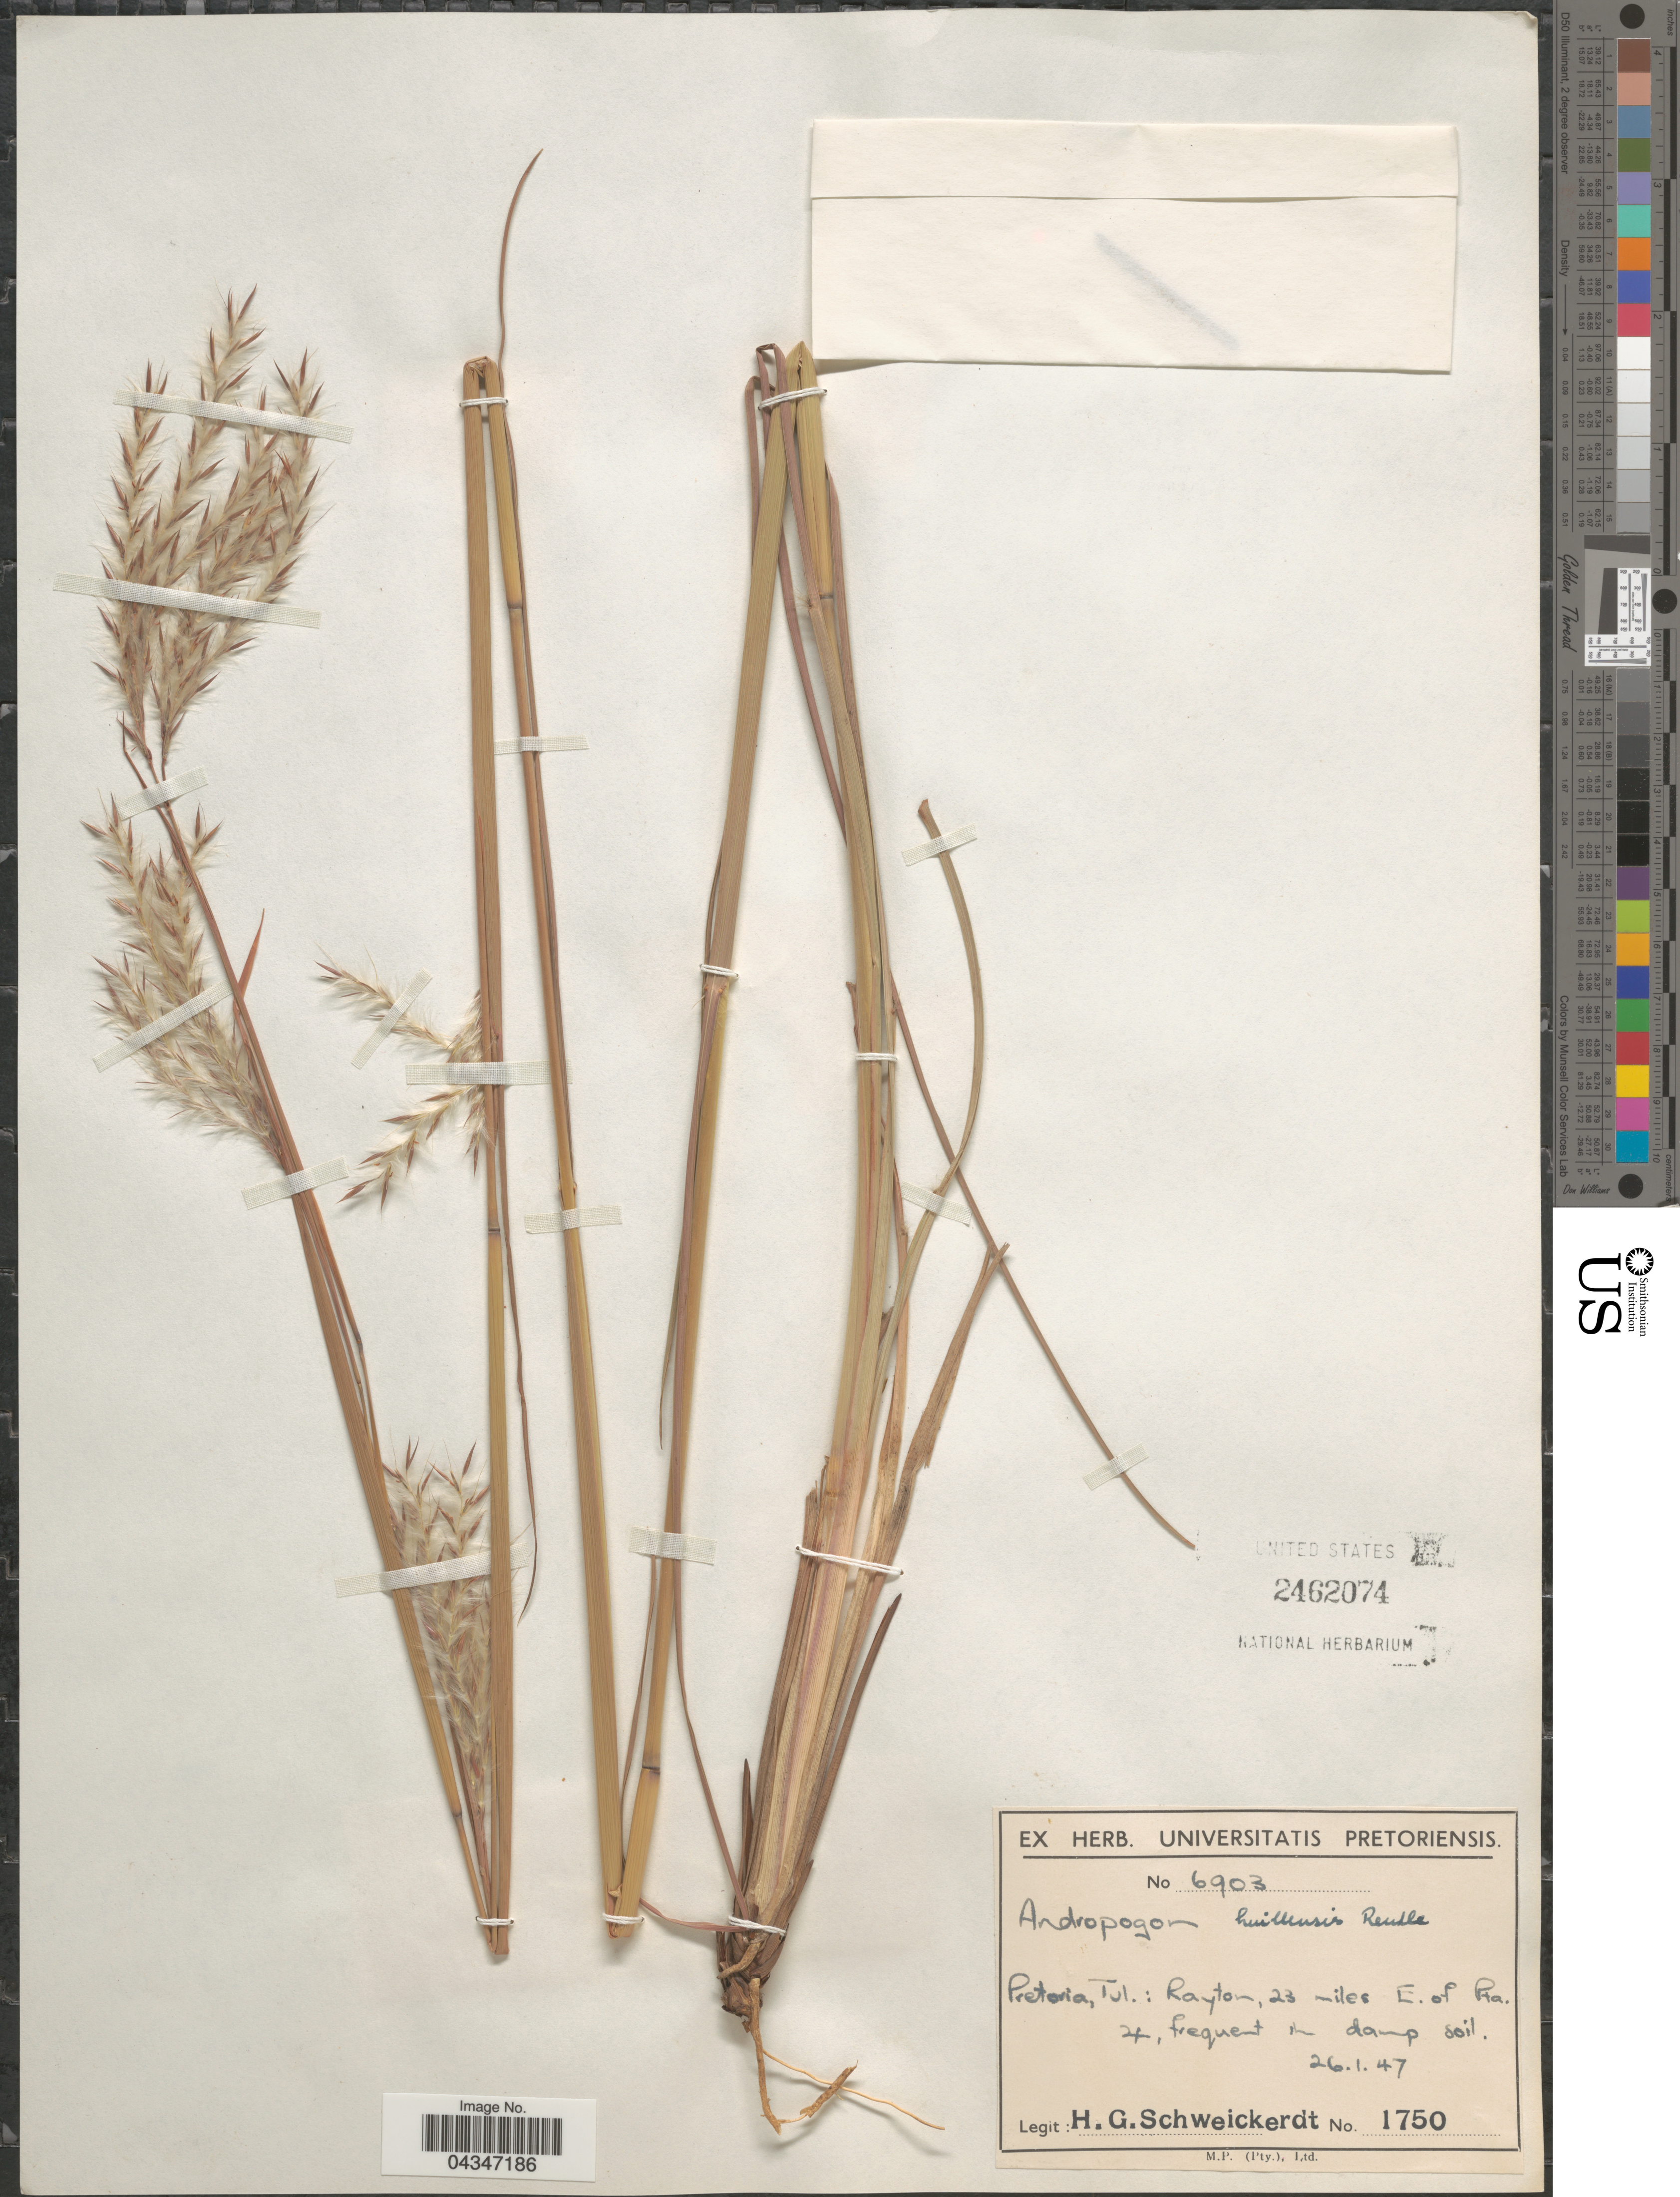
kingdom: Plantae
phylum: Tracheophyta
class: Liliopsida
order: Poales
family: Poaceae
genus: Andropogon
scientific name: Andropogon eucomus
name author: Nees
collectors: H. Schweickerdt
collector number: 1750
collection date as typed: Transcribed d/m/y: 26/1/47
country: South Africa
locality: Pretoria, Tvl.: Rayton, 23 miles E. of Pta.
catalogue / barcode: US 2462074